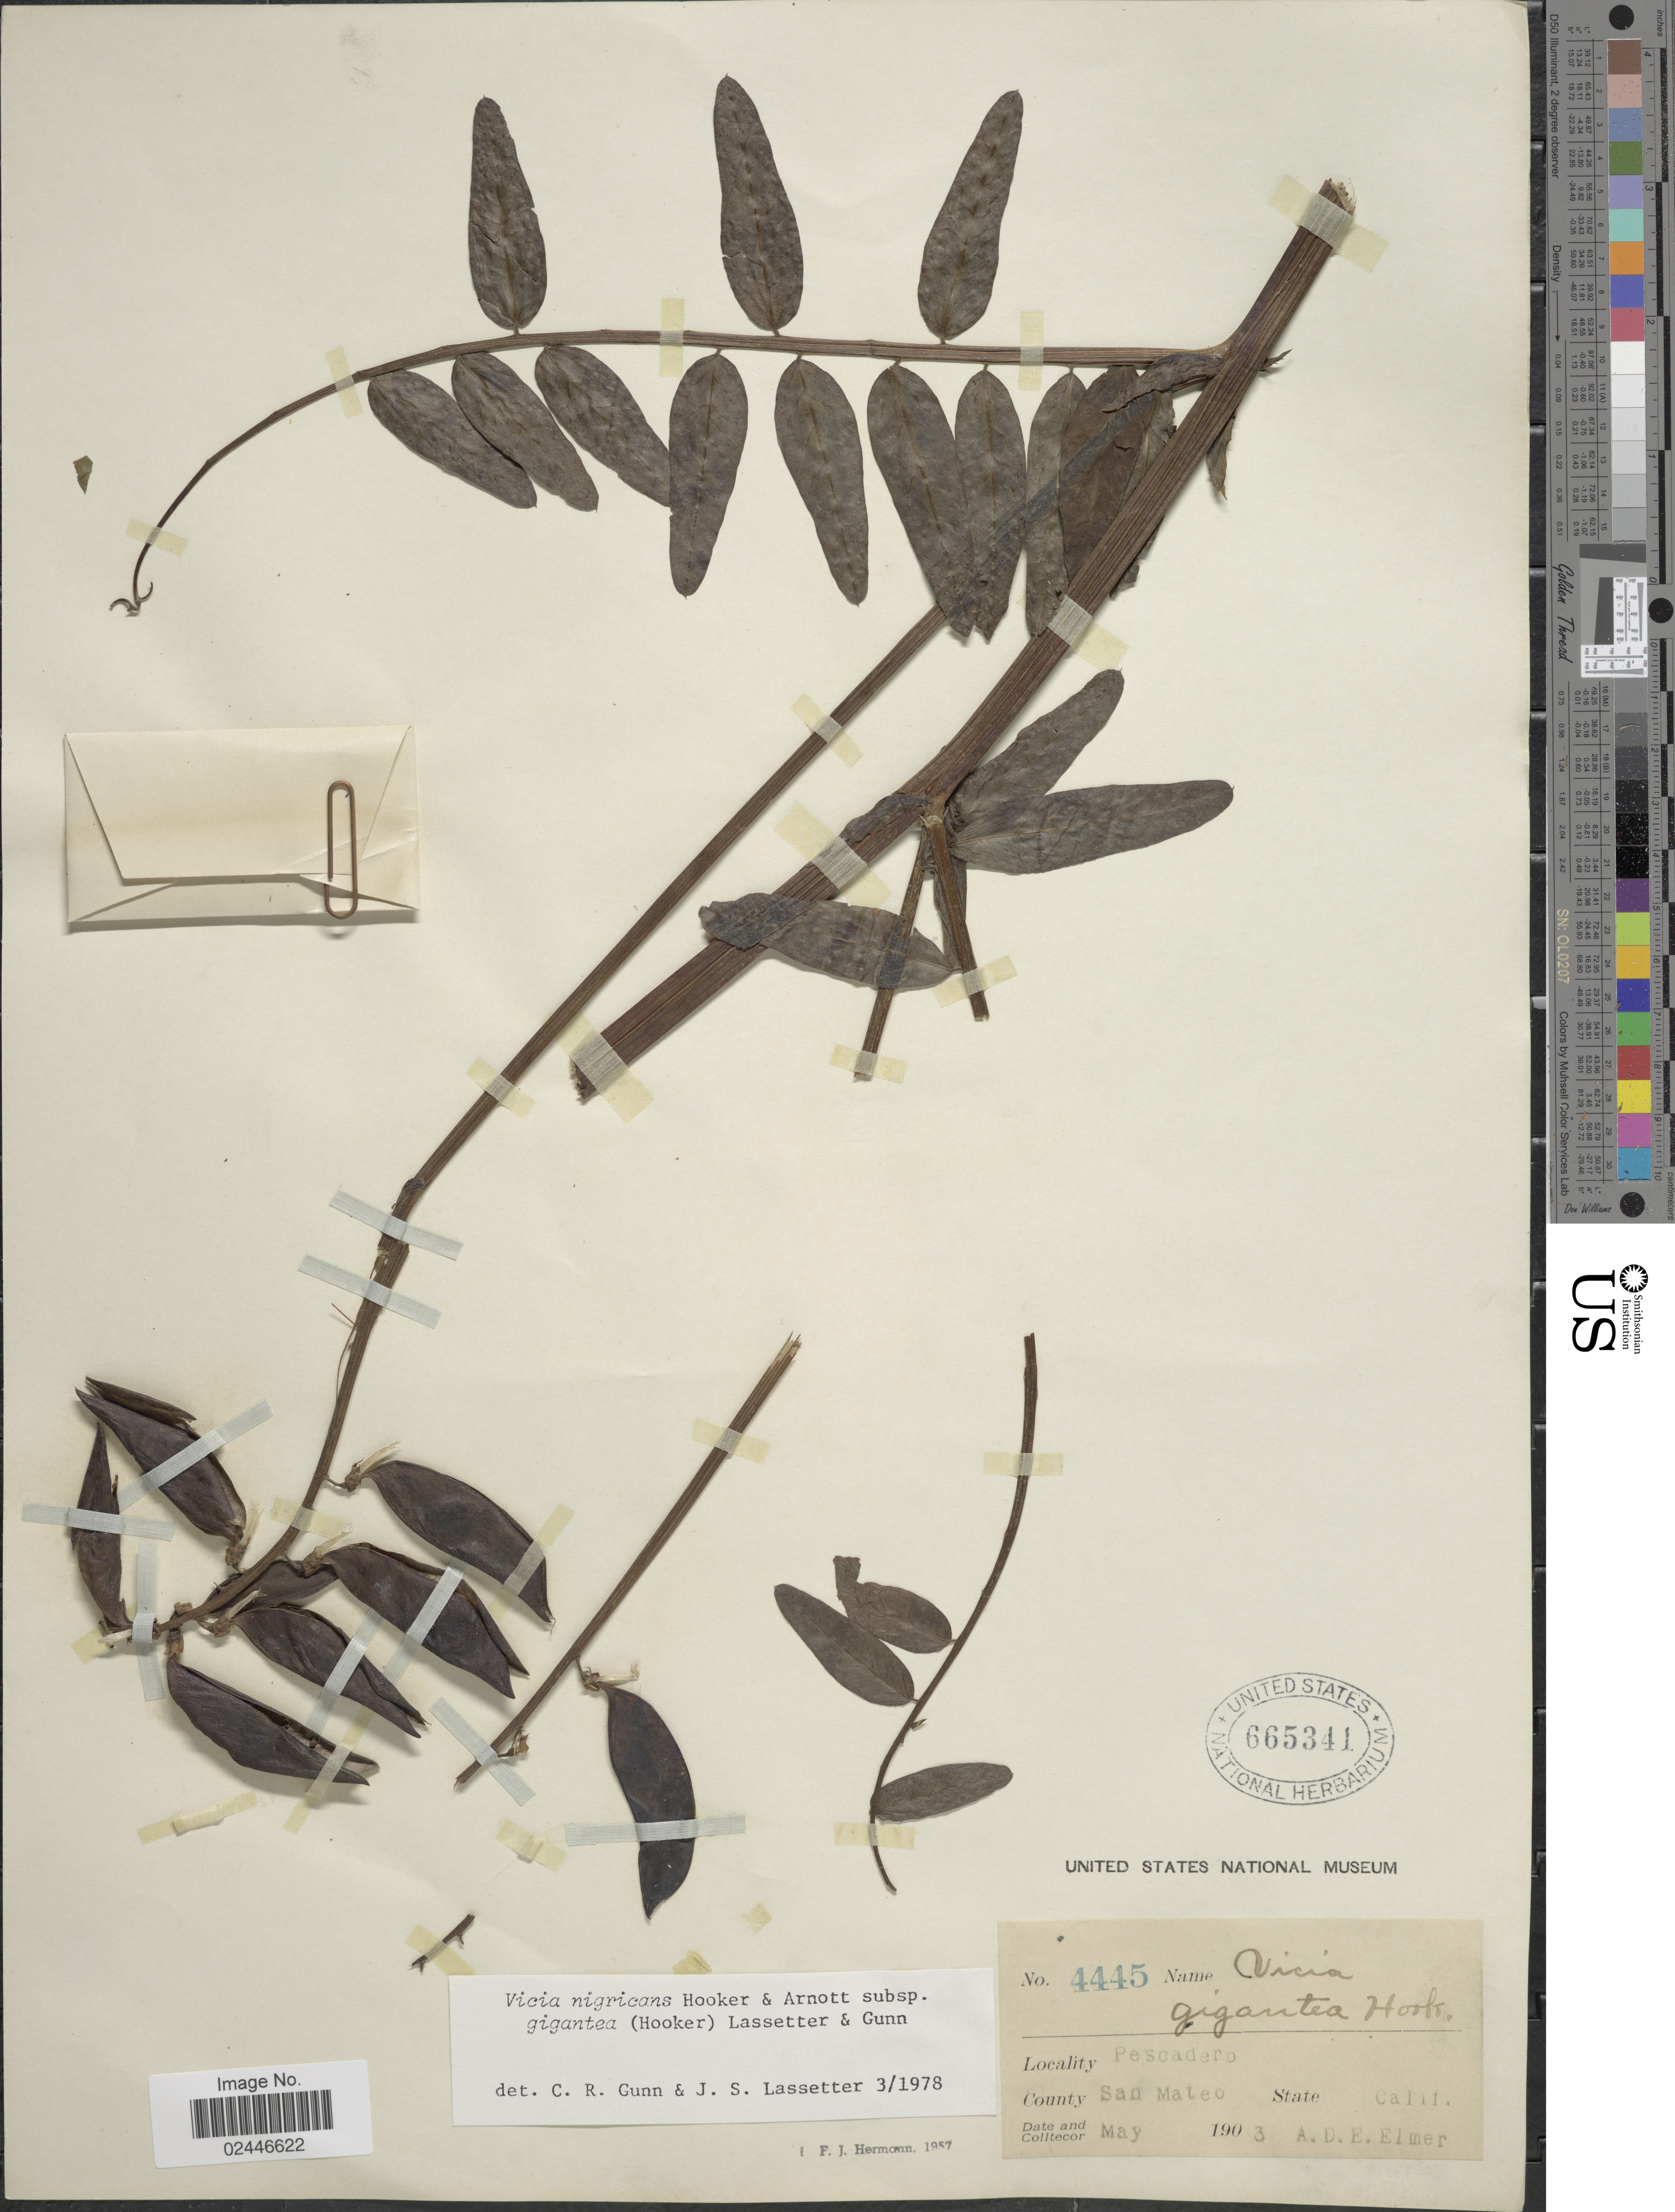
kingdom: Plantae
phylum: Tracheophyta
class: Magnoliopsida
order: Fabales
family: Fabaceae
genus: Vicia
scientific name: Vicia nigricans subsp. gigantea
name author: Hook. & Arn.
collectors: A. D. E. Elmer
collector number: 4445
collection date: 1903-05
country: United States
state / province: California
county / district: San Mateo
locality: Pescadero, County San Mateo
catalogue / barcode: US 665341